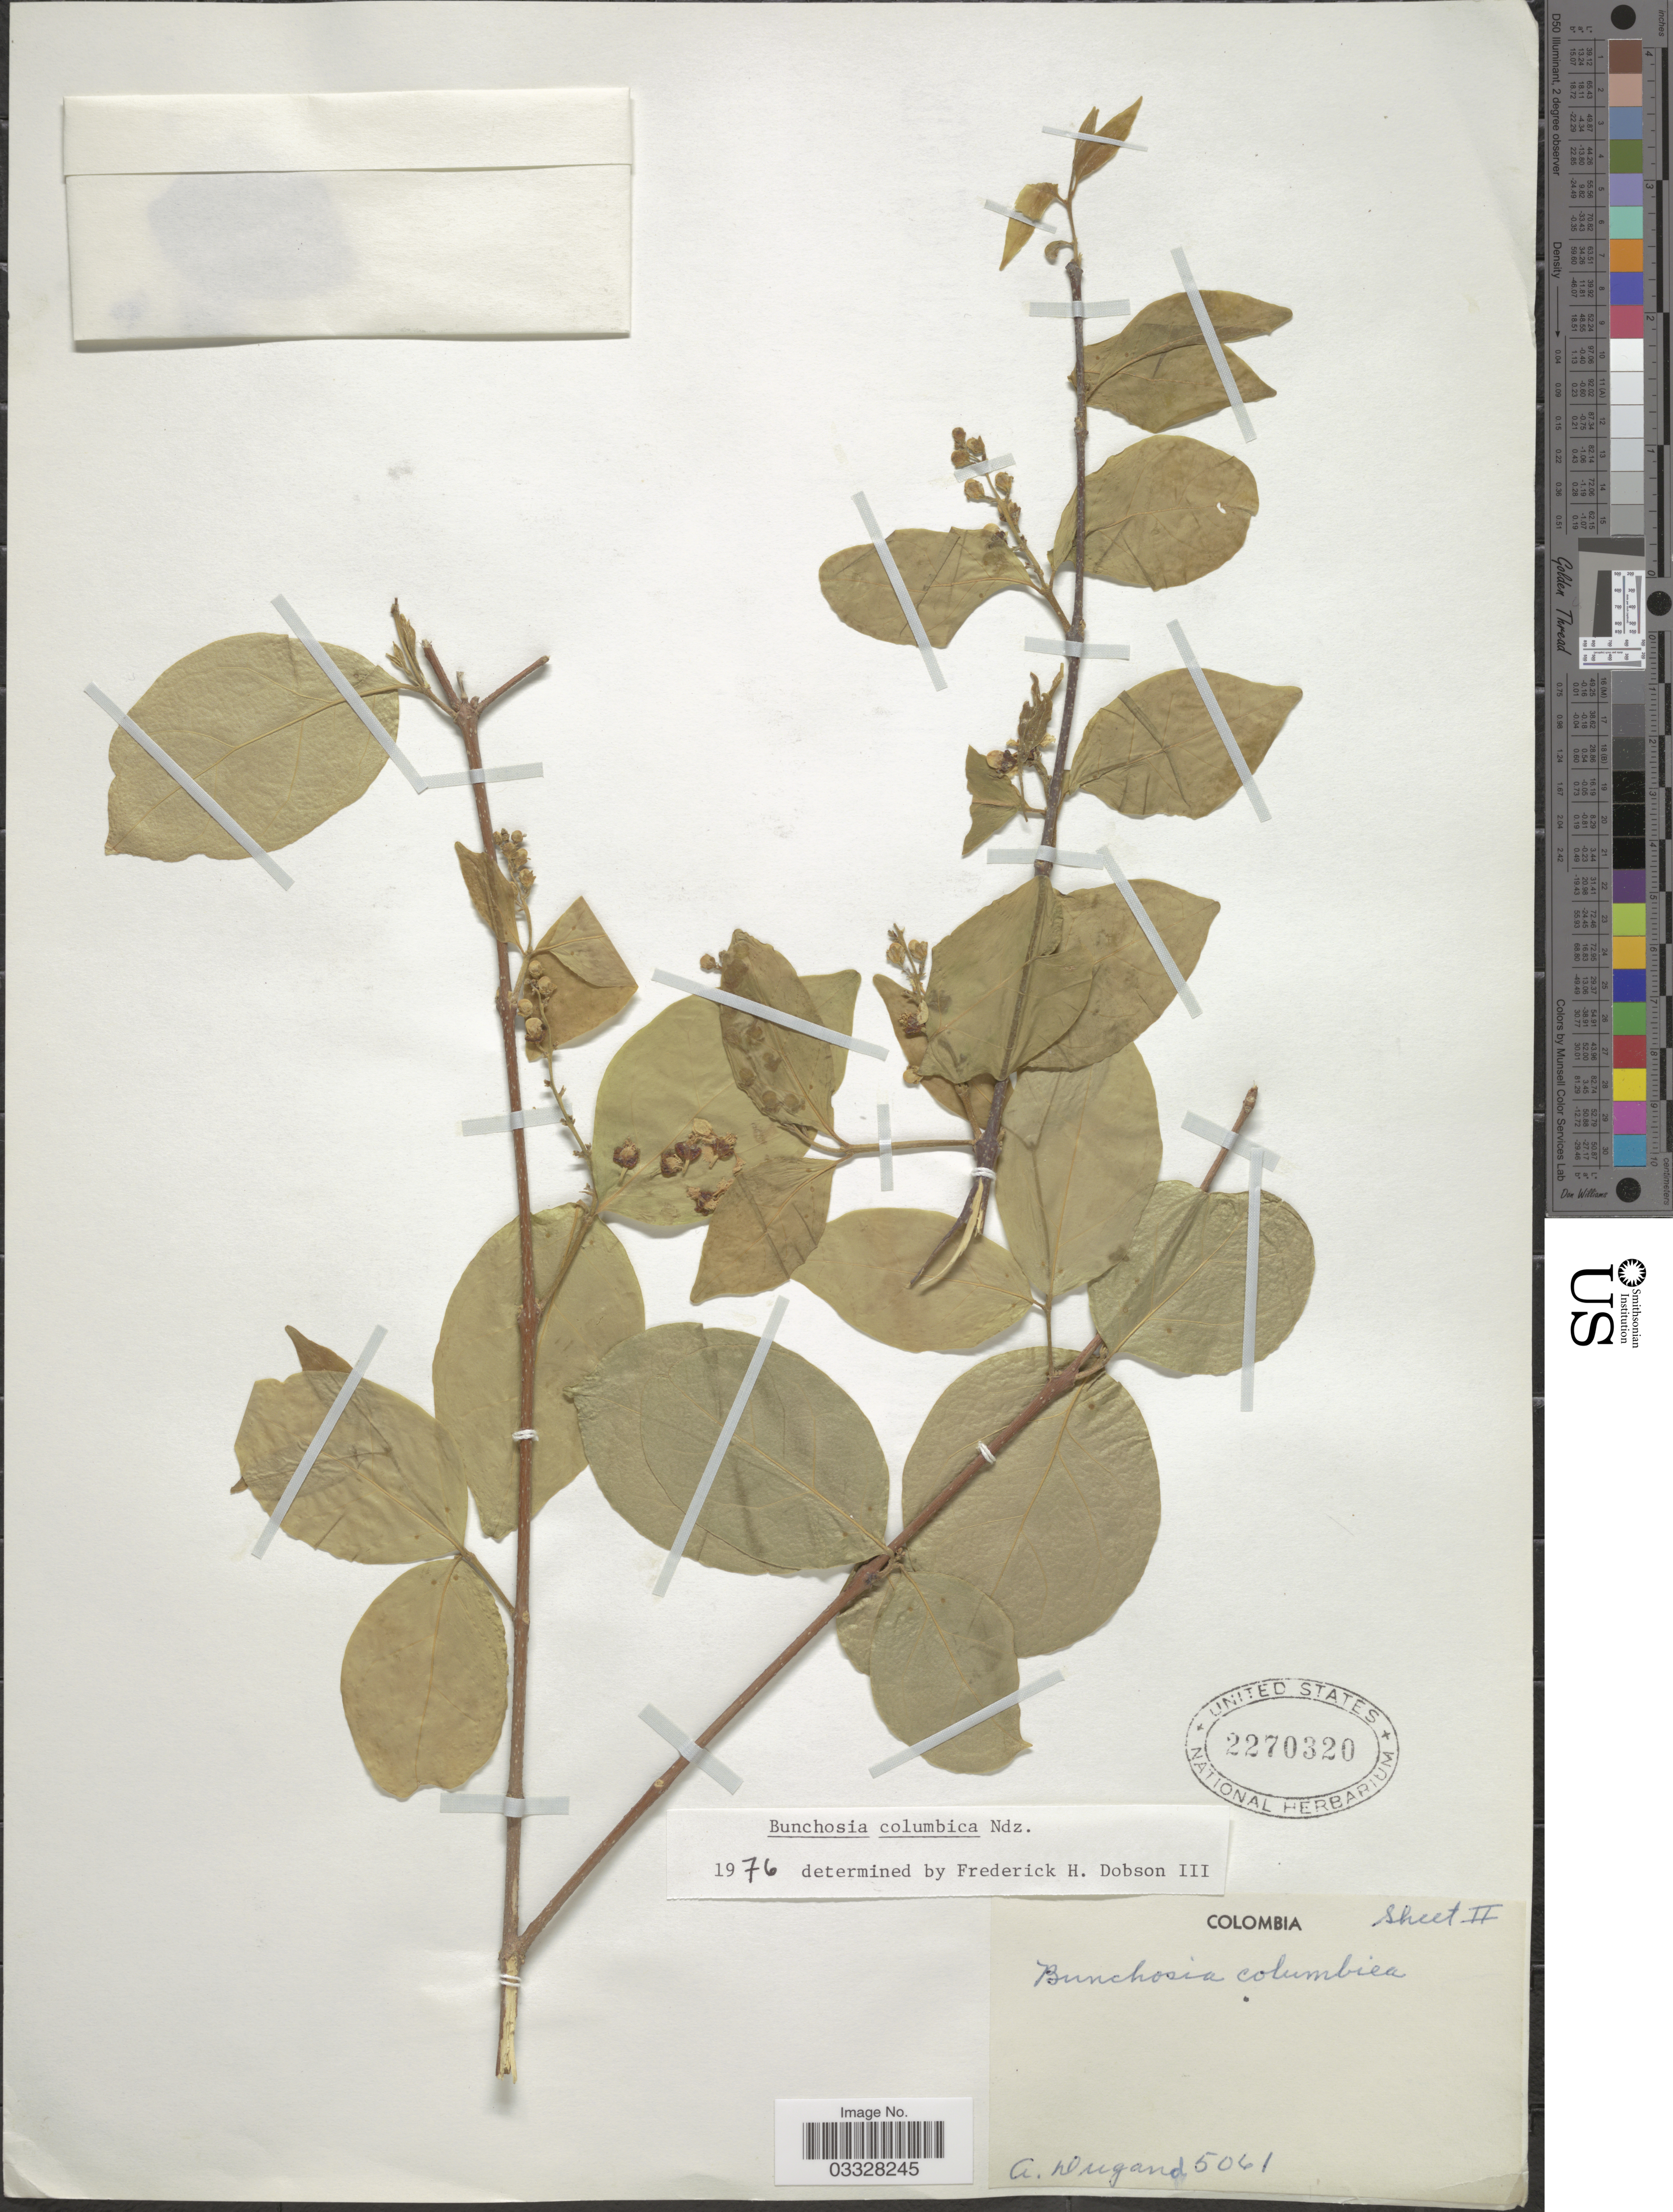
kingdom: Plantae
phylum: Tracheophyta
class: Magnoliopsida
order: Malpighiales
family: Malpighiaceae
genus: Bunchosia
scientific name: Bunchosia columbica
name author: Nied.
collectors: A. Dugand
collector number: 5061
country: Colombia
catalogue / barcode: US 2270320